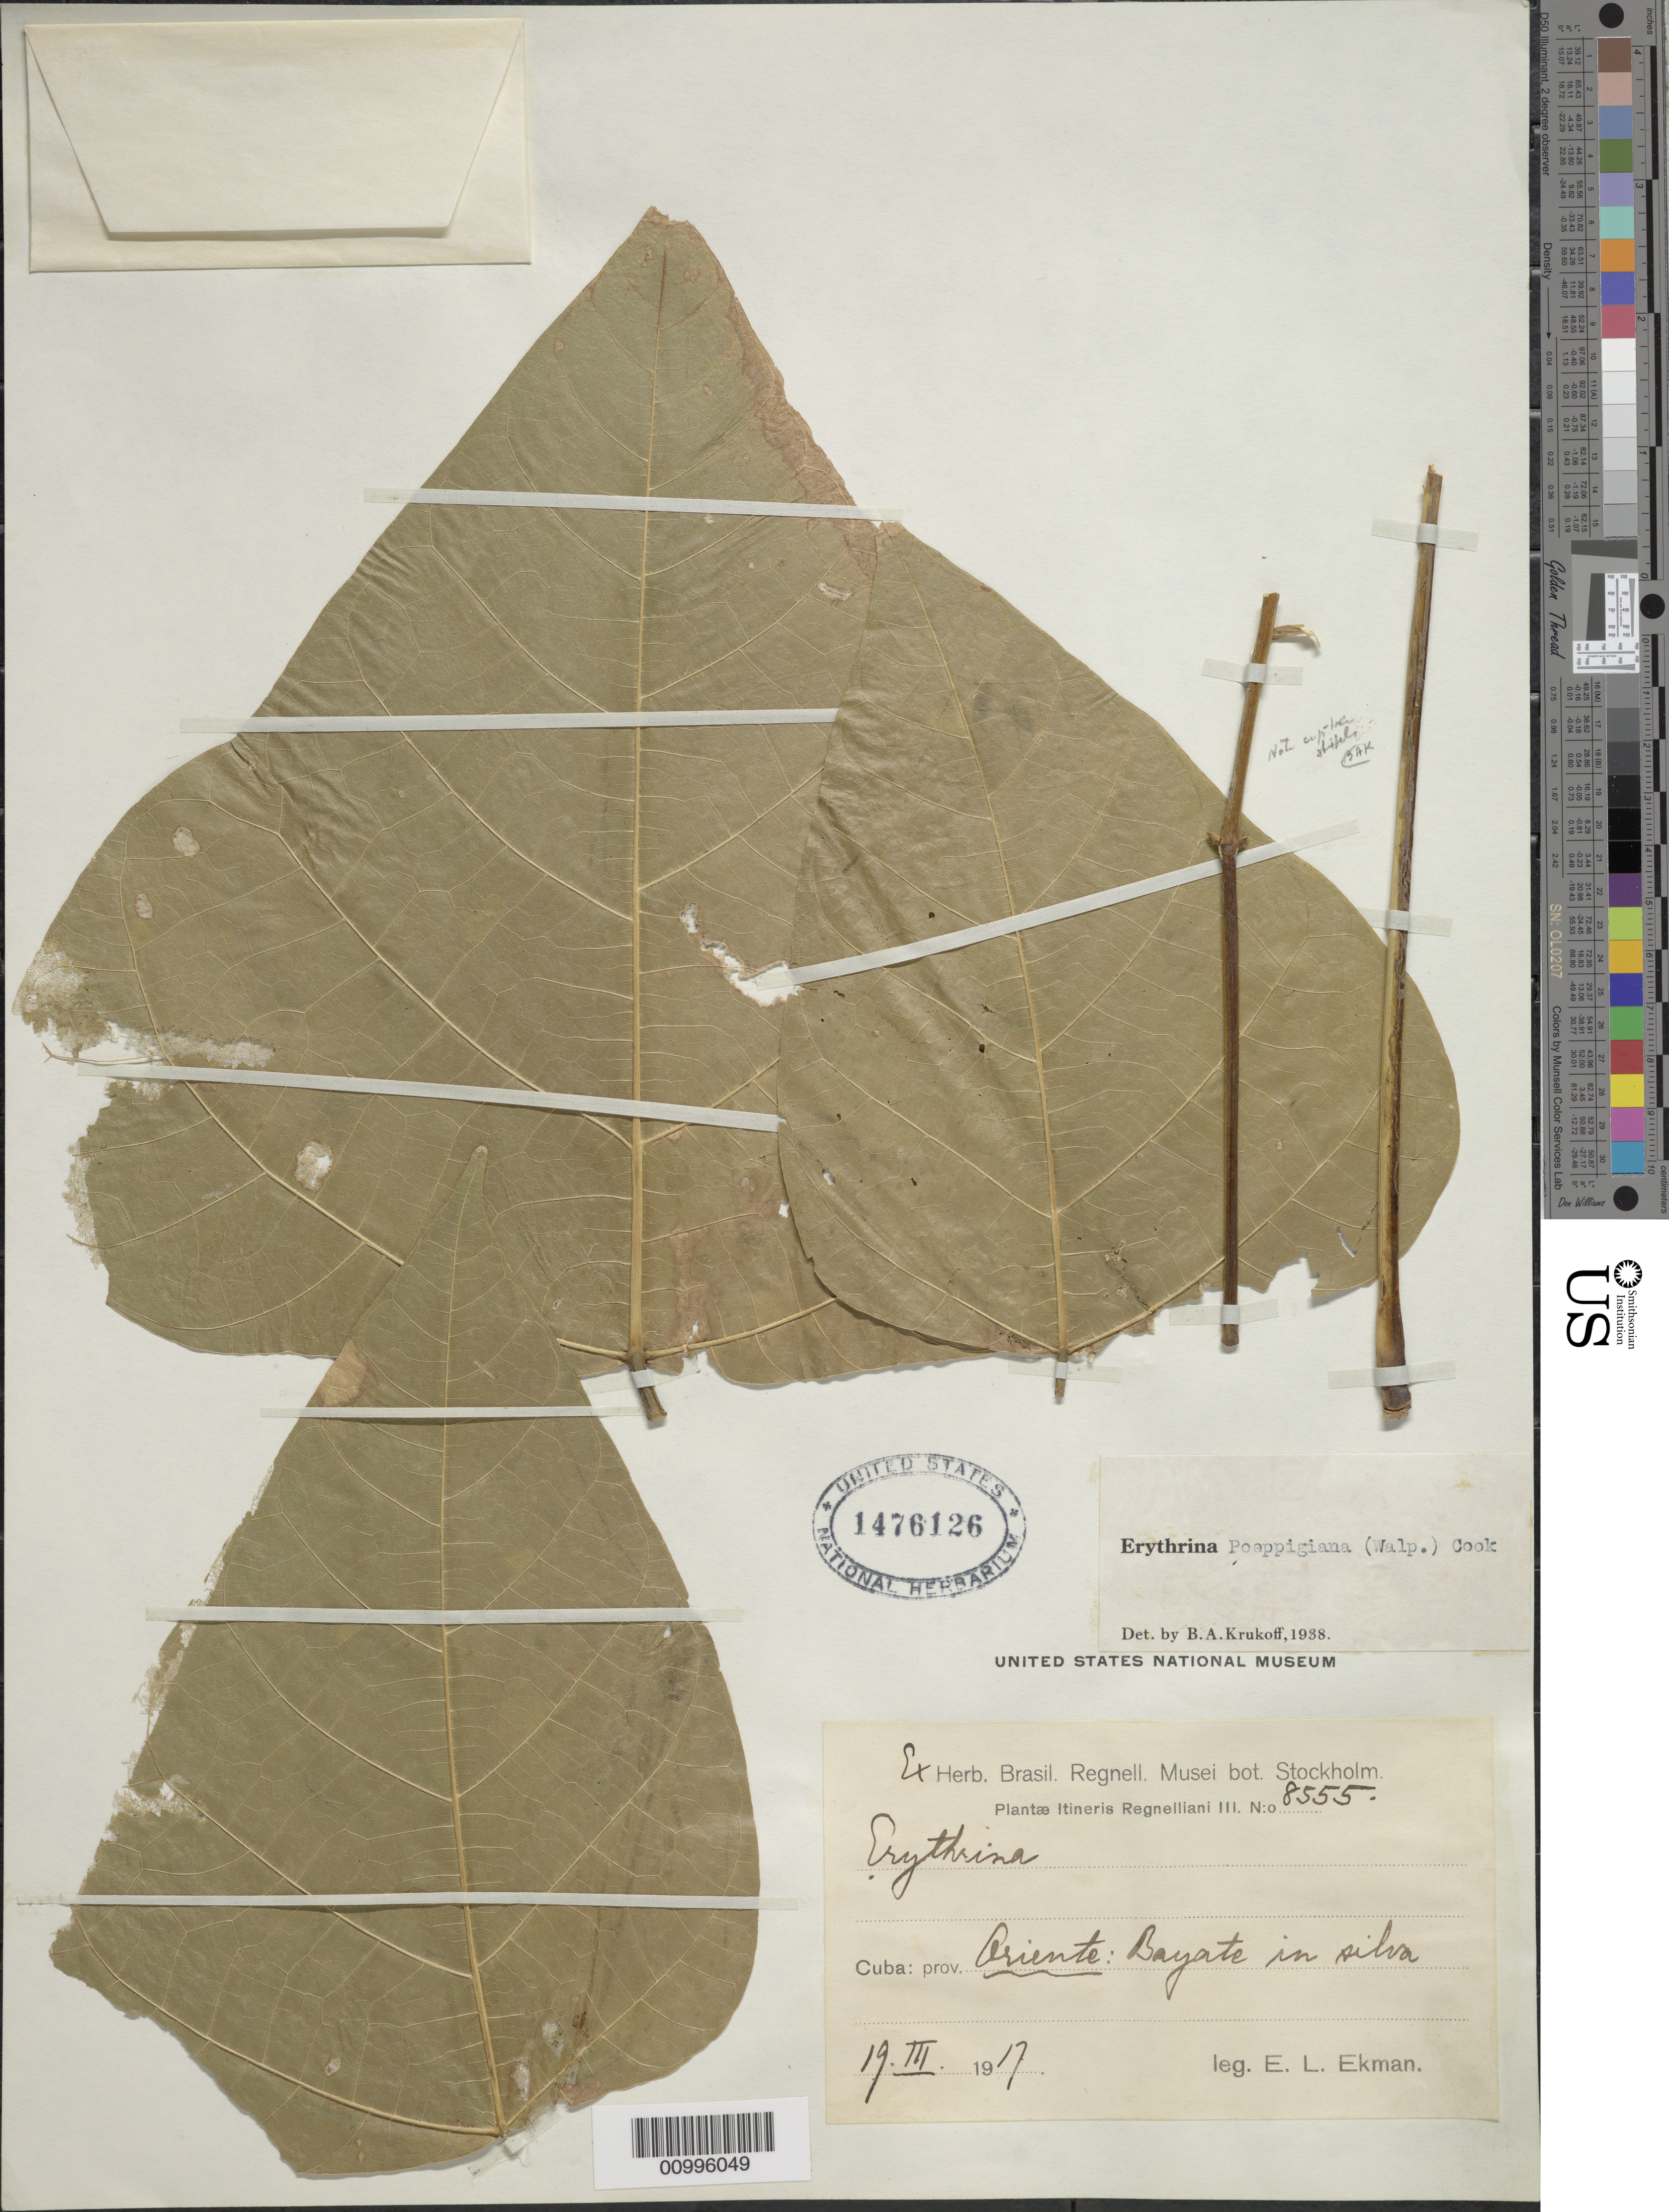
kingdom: Plantae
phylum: Tracheophyta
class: Magnoliopsida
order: Fabales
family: Fabaceae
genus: Erythrina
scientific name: Erythrina poeppigiana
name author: (Walp.) O.F. Cook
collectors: E. L. Ekman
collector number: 8555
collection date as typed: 19 Feb 1917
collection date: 1917-02-19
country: Cuba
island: Cuba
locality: Oriente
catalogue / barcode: US 1476126